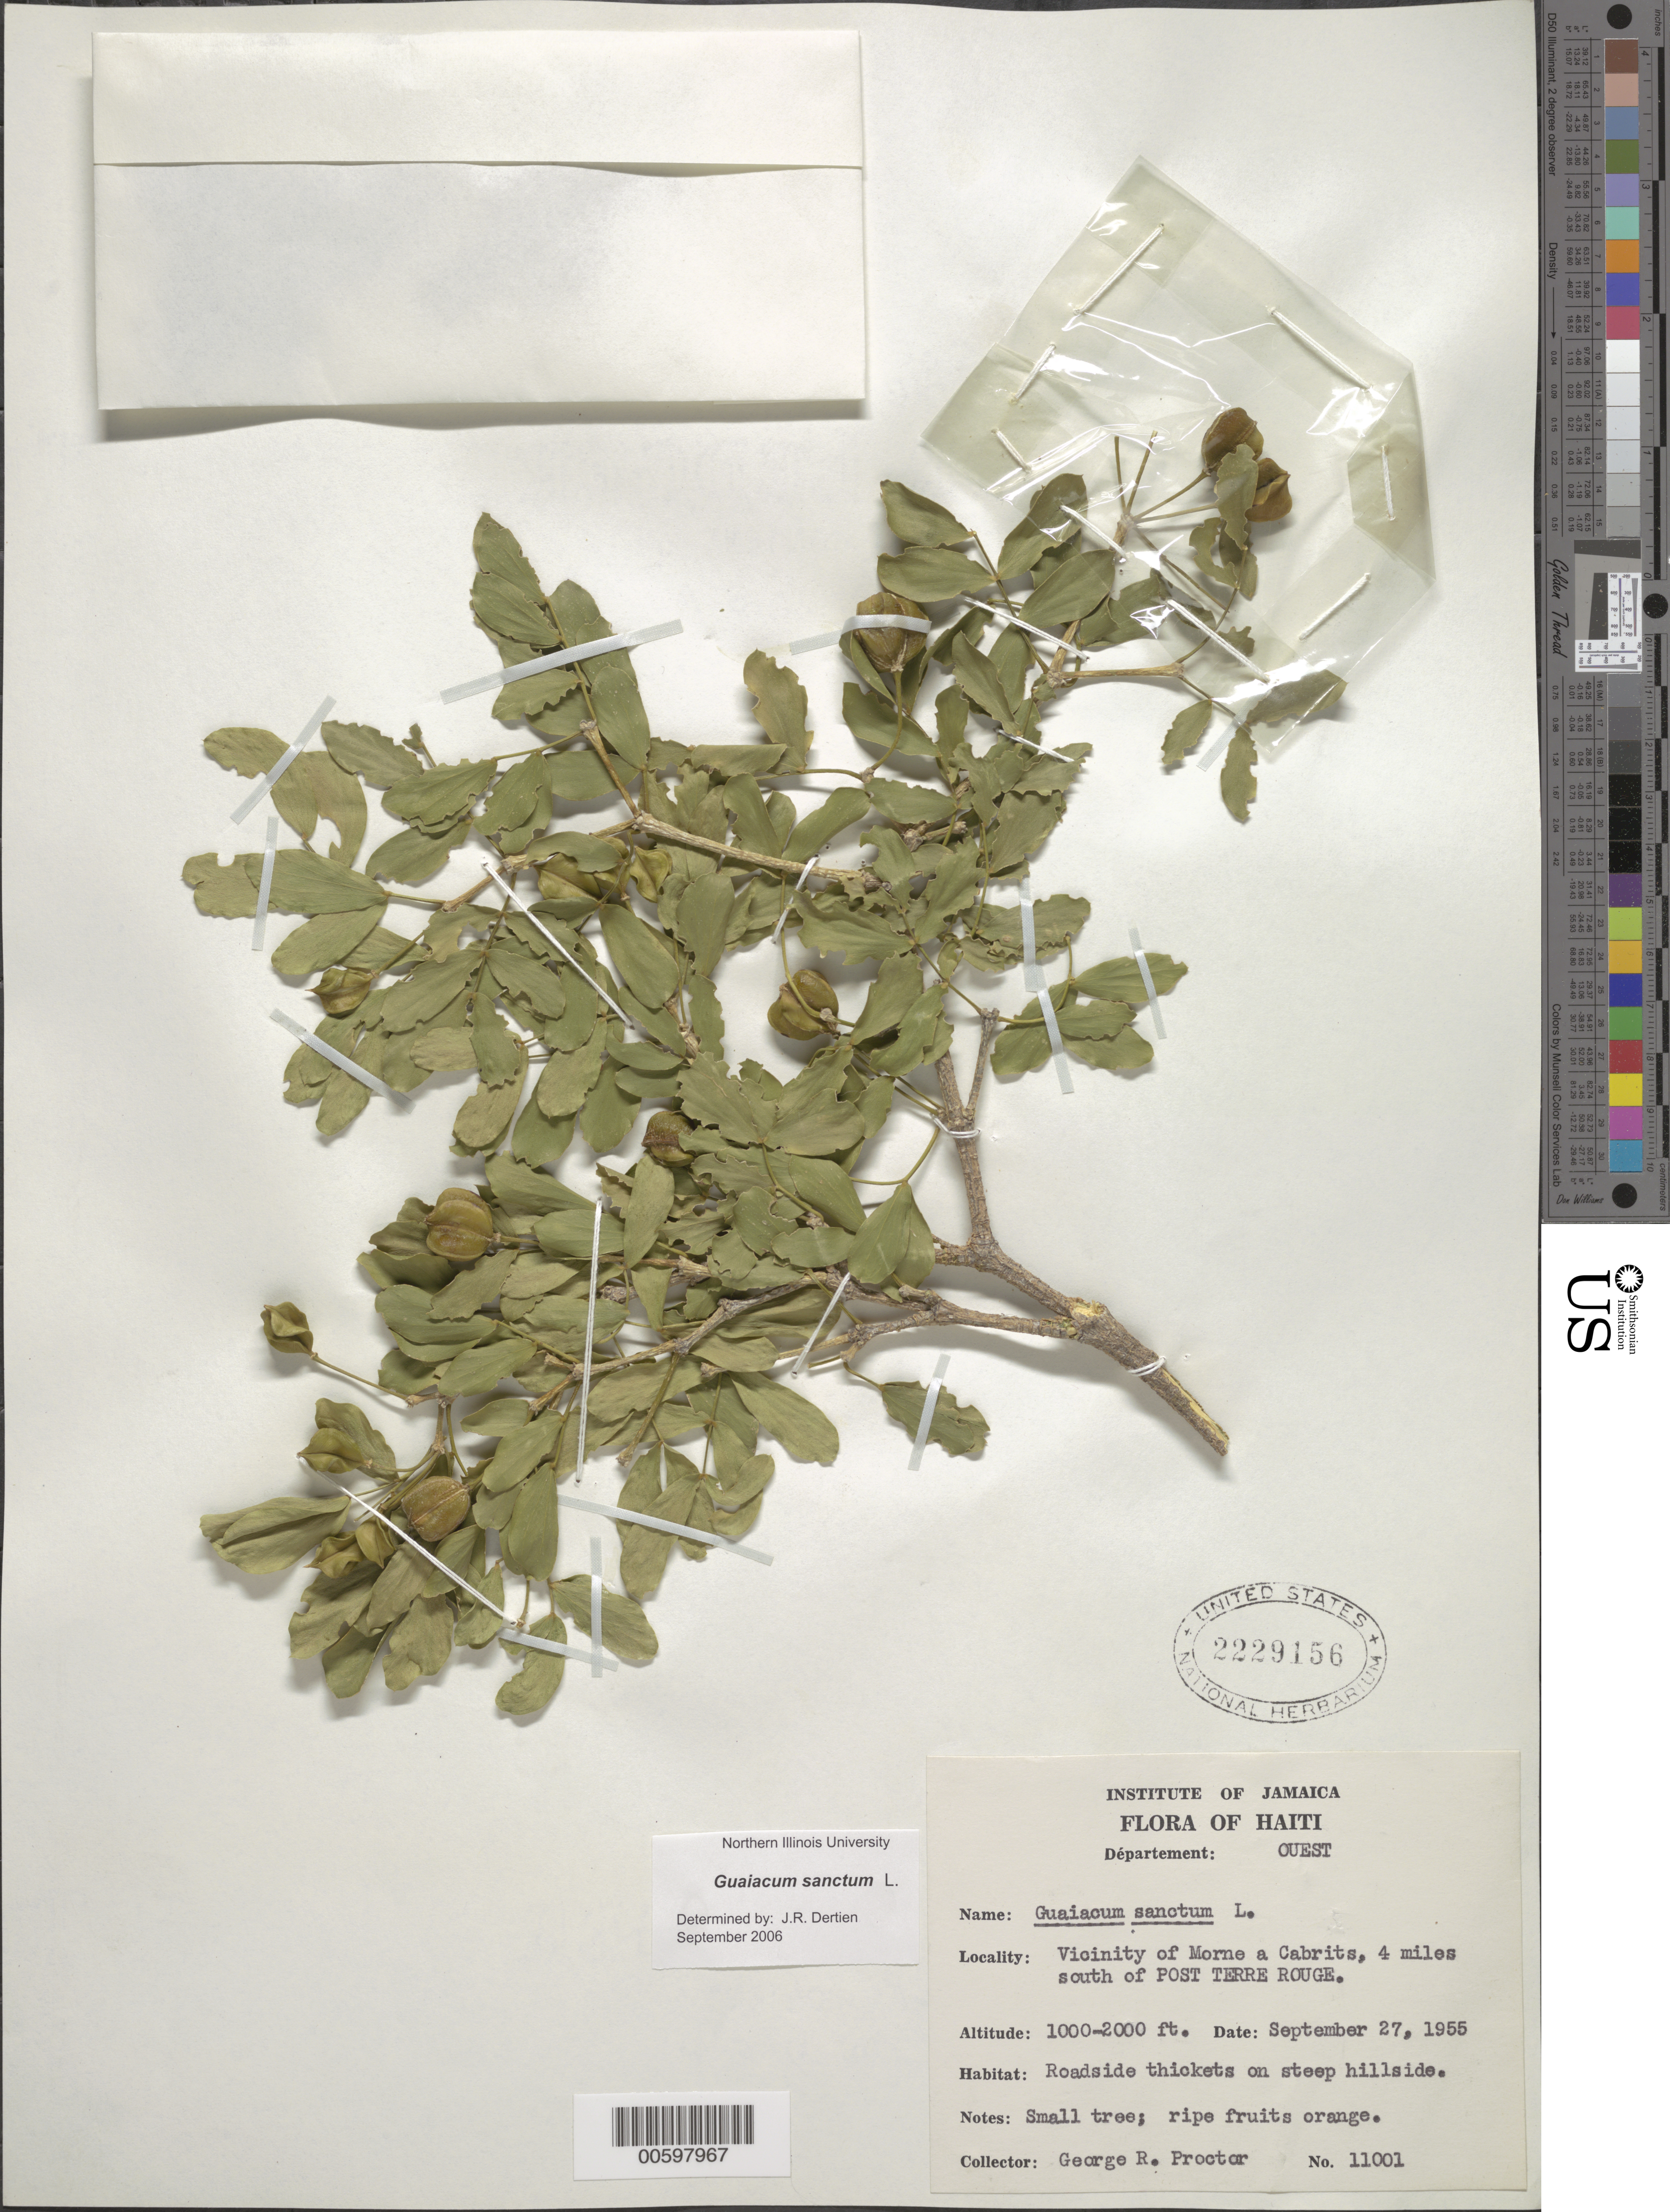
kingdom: Plantae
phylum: Tracheophyta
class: Magnoliopsida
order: Zygophyllales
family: Zygophyllaceae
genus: Guaiacum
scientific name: Guaiacum sanctum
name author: L.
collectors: G. R. Proctor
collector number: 11001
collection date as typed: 27 Sep 1955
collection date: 1955-09-27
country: Haiti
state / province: Ouest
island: Hispaniola Island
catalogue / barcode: US 2229156